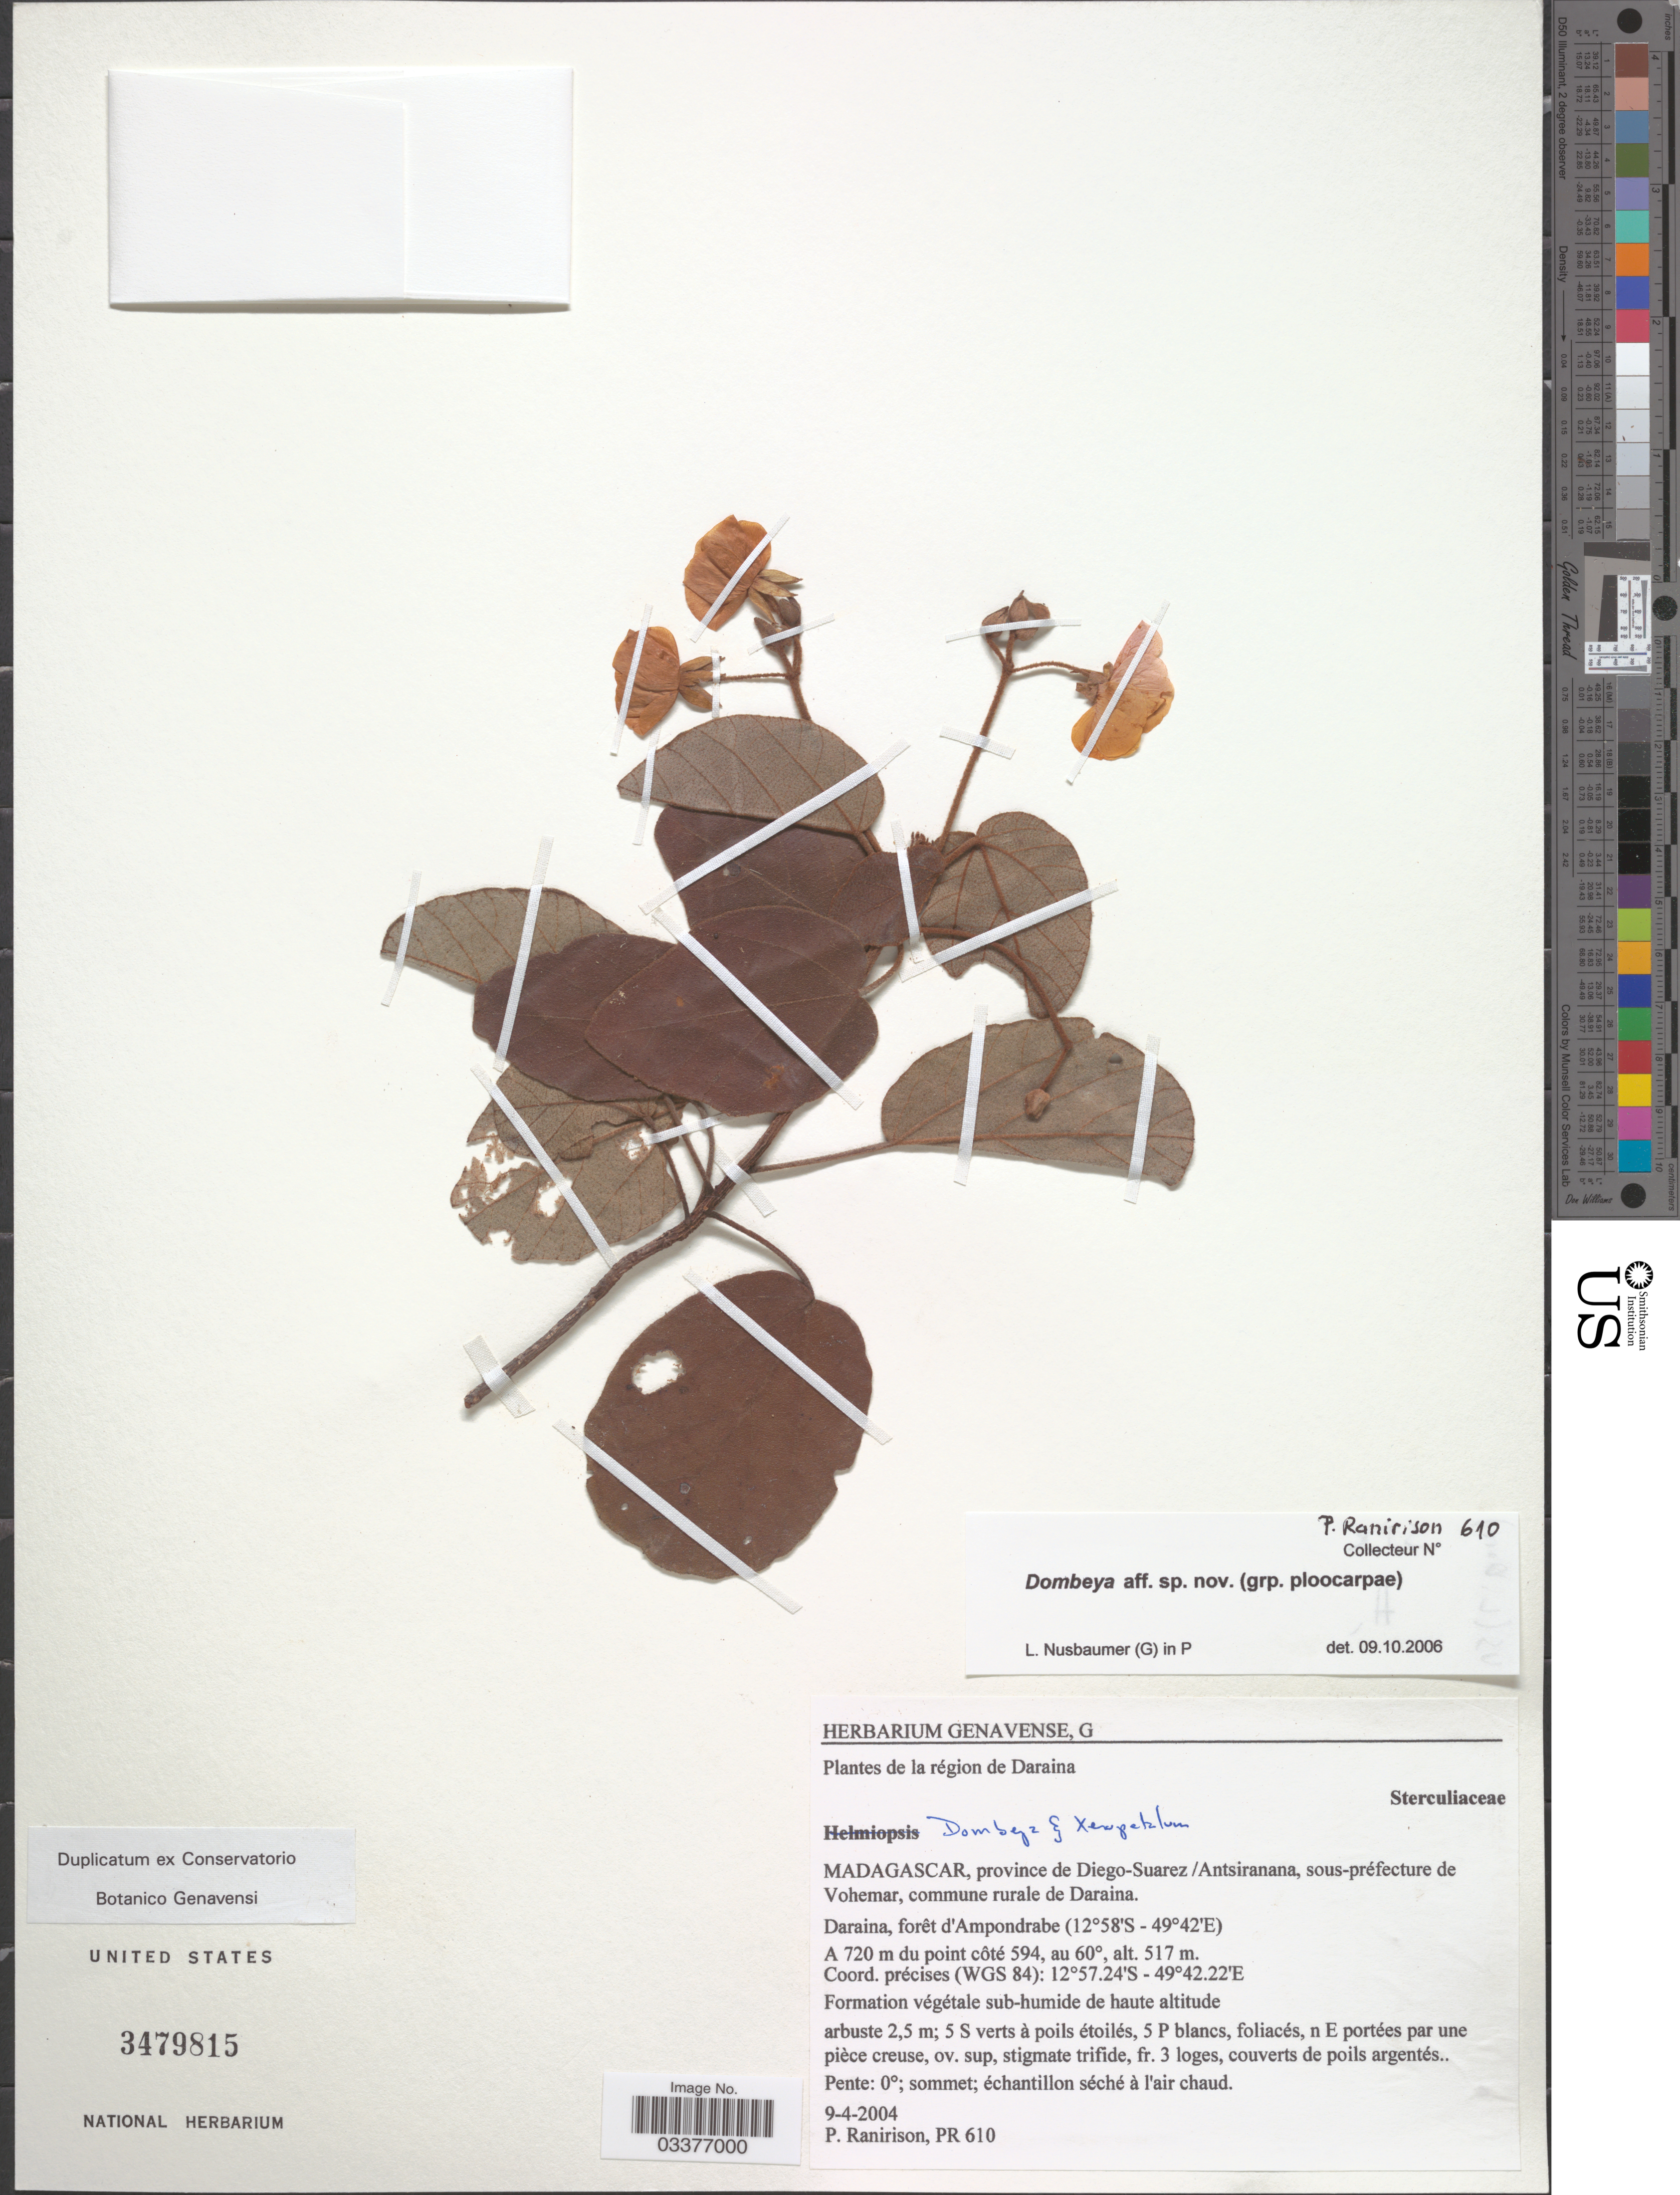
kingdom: Plantae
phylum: Tracheophyta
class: Magnoliopsida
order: Malvales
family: Malvaceae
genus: Dombeya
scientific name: Dombeya sp.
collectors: P. Ranirison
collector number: PR 610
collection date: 2004-04-09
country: Madagascar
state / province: Sava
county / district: Vohémar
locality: Province de Diego-Suarez, sous-préfecture de Vohemar, commune rurale de Daraina. Daraina, forêt d'Ampondrabe. A 720 m du point côte 594, au 60°.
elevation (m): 517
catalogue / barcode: US 3479815